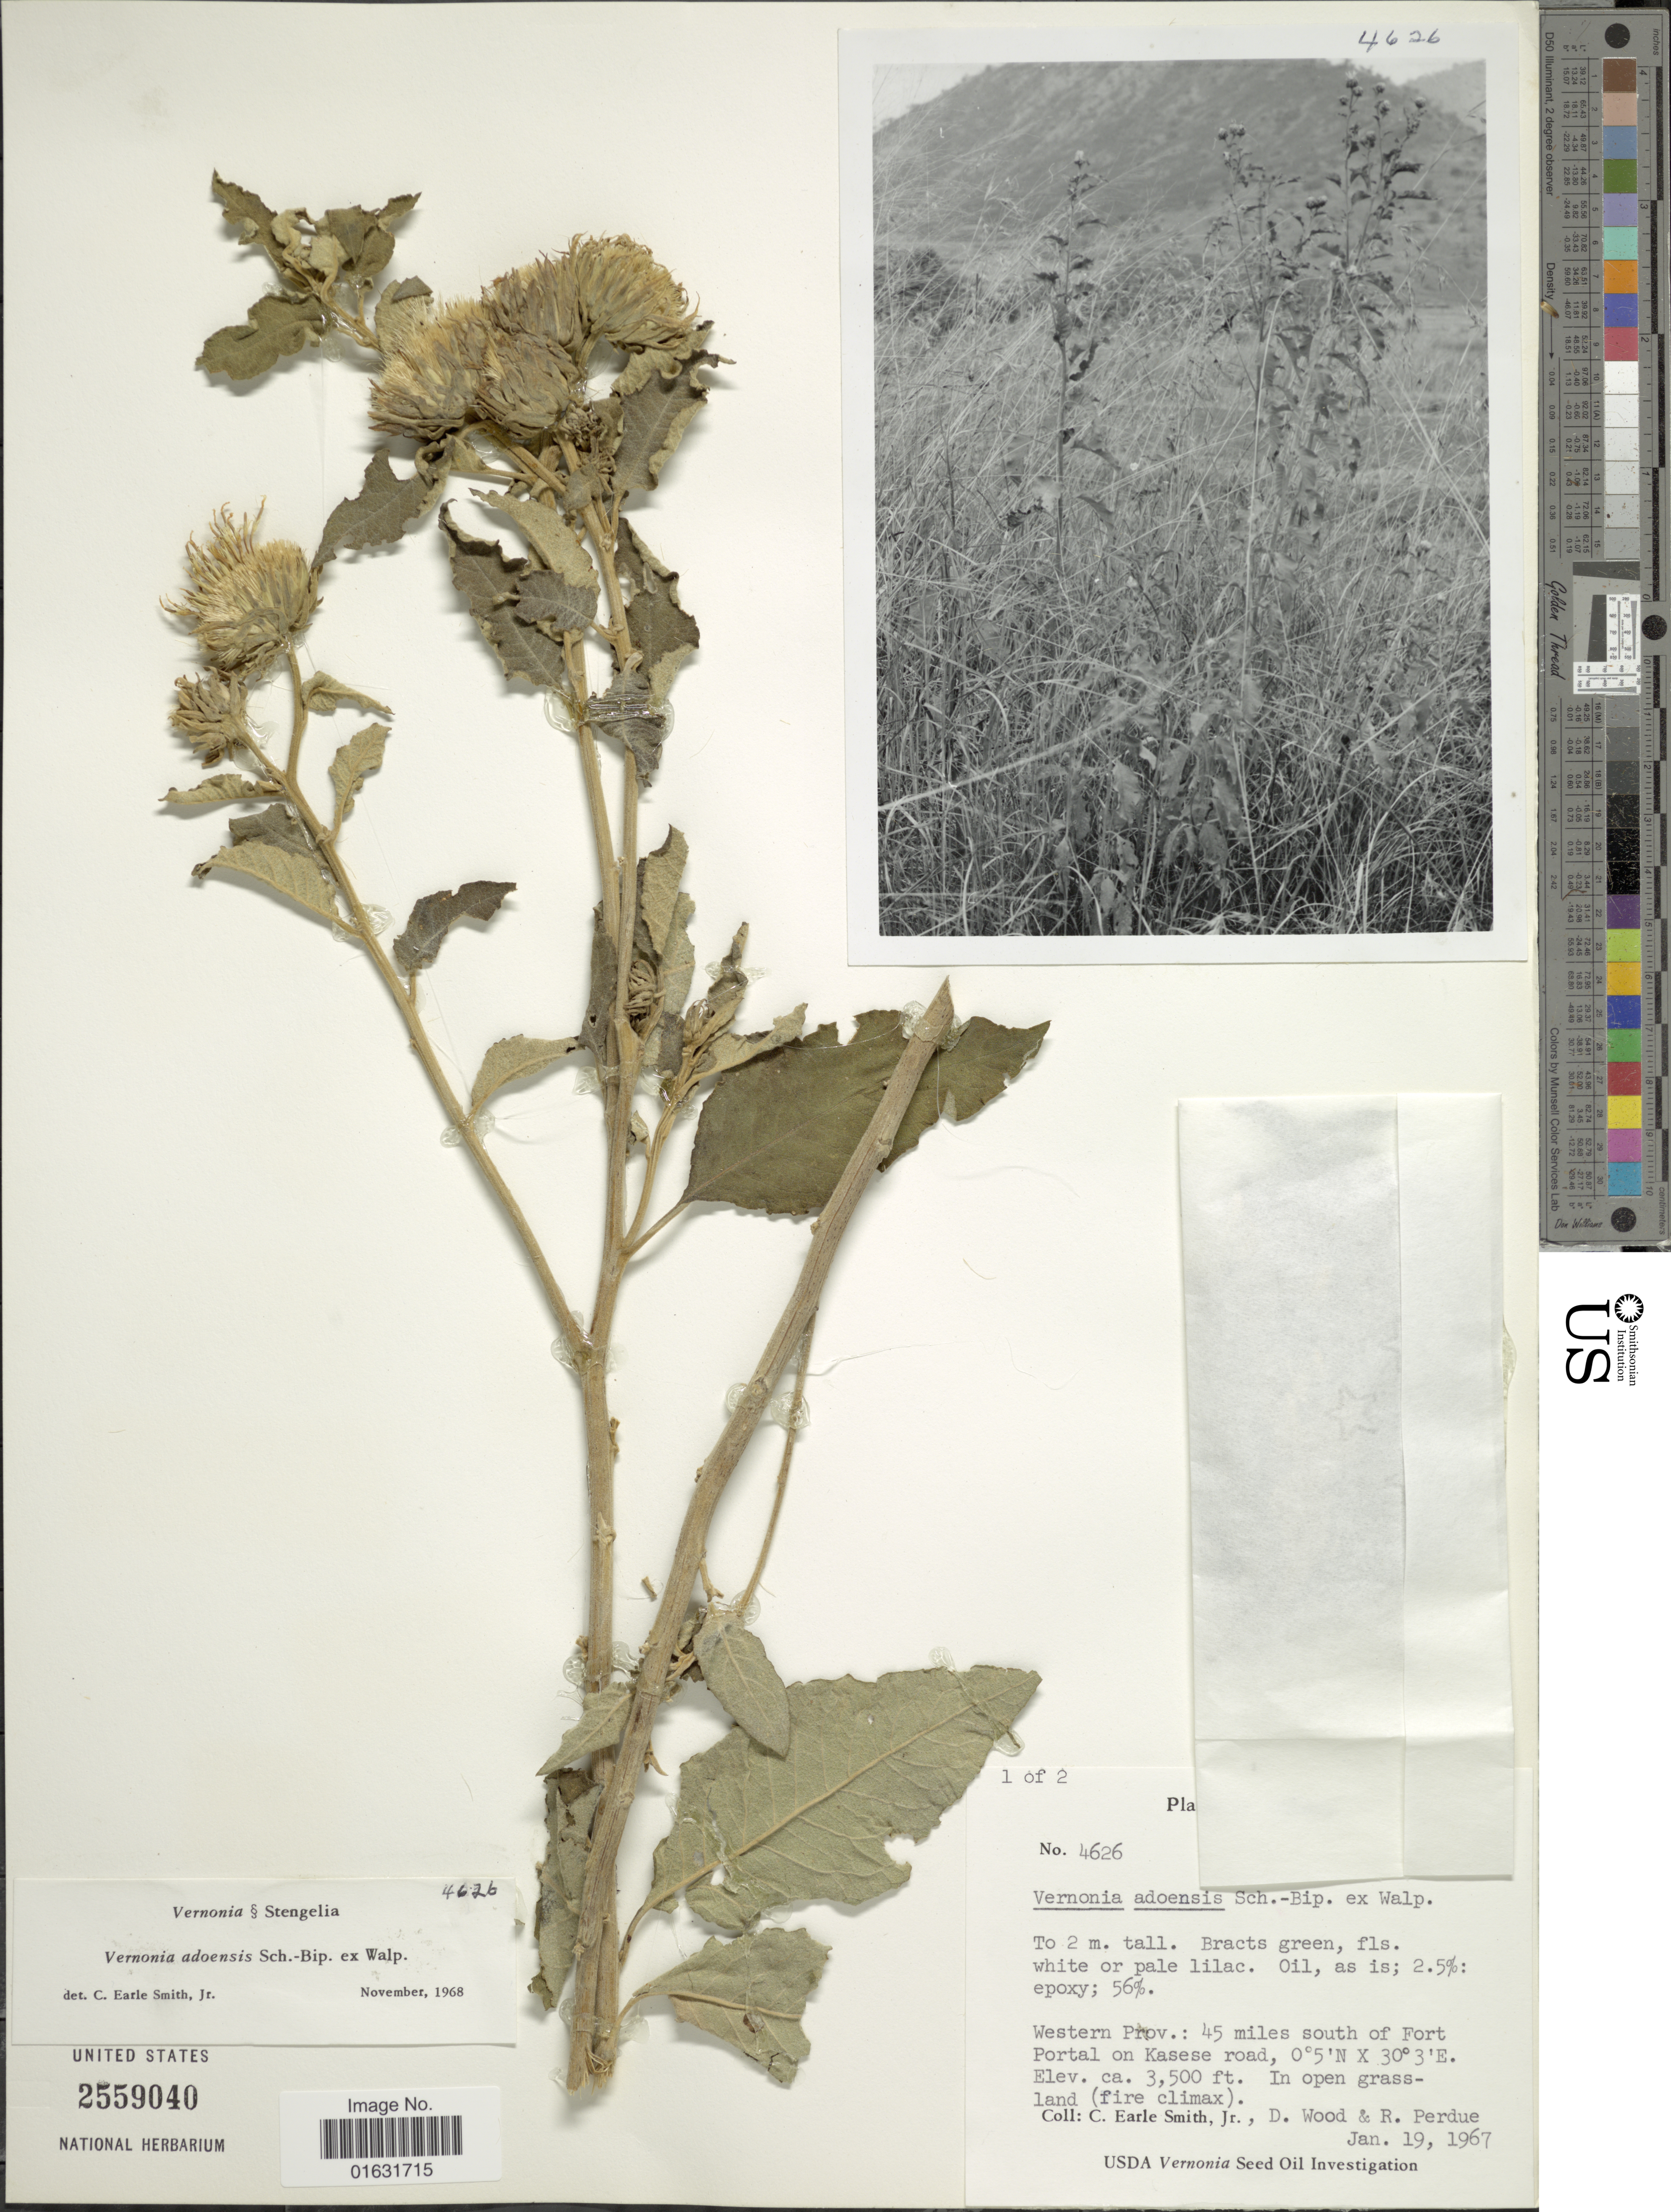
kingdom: Plantae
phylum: Tracheophyta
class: Magnoliopsida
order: Asterales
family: Asteraceae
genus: Baccharoides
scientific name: Baccharoides adoensis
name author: (Sch. Bip. ex Walp.) H. Rob.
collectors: C. E. Smith Jr., D. Wood & R. E. Perdue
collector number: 4626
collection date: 1967-01-19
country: Zambia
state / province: Western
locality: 45 miles south of Fort Portal on Kasese road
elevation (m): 1067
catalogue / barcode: US 2559040